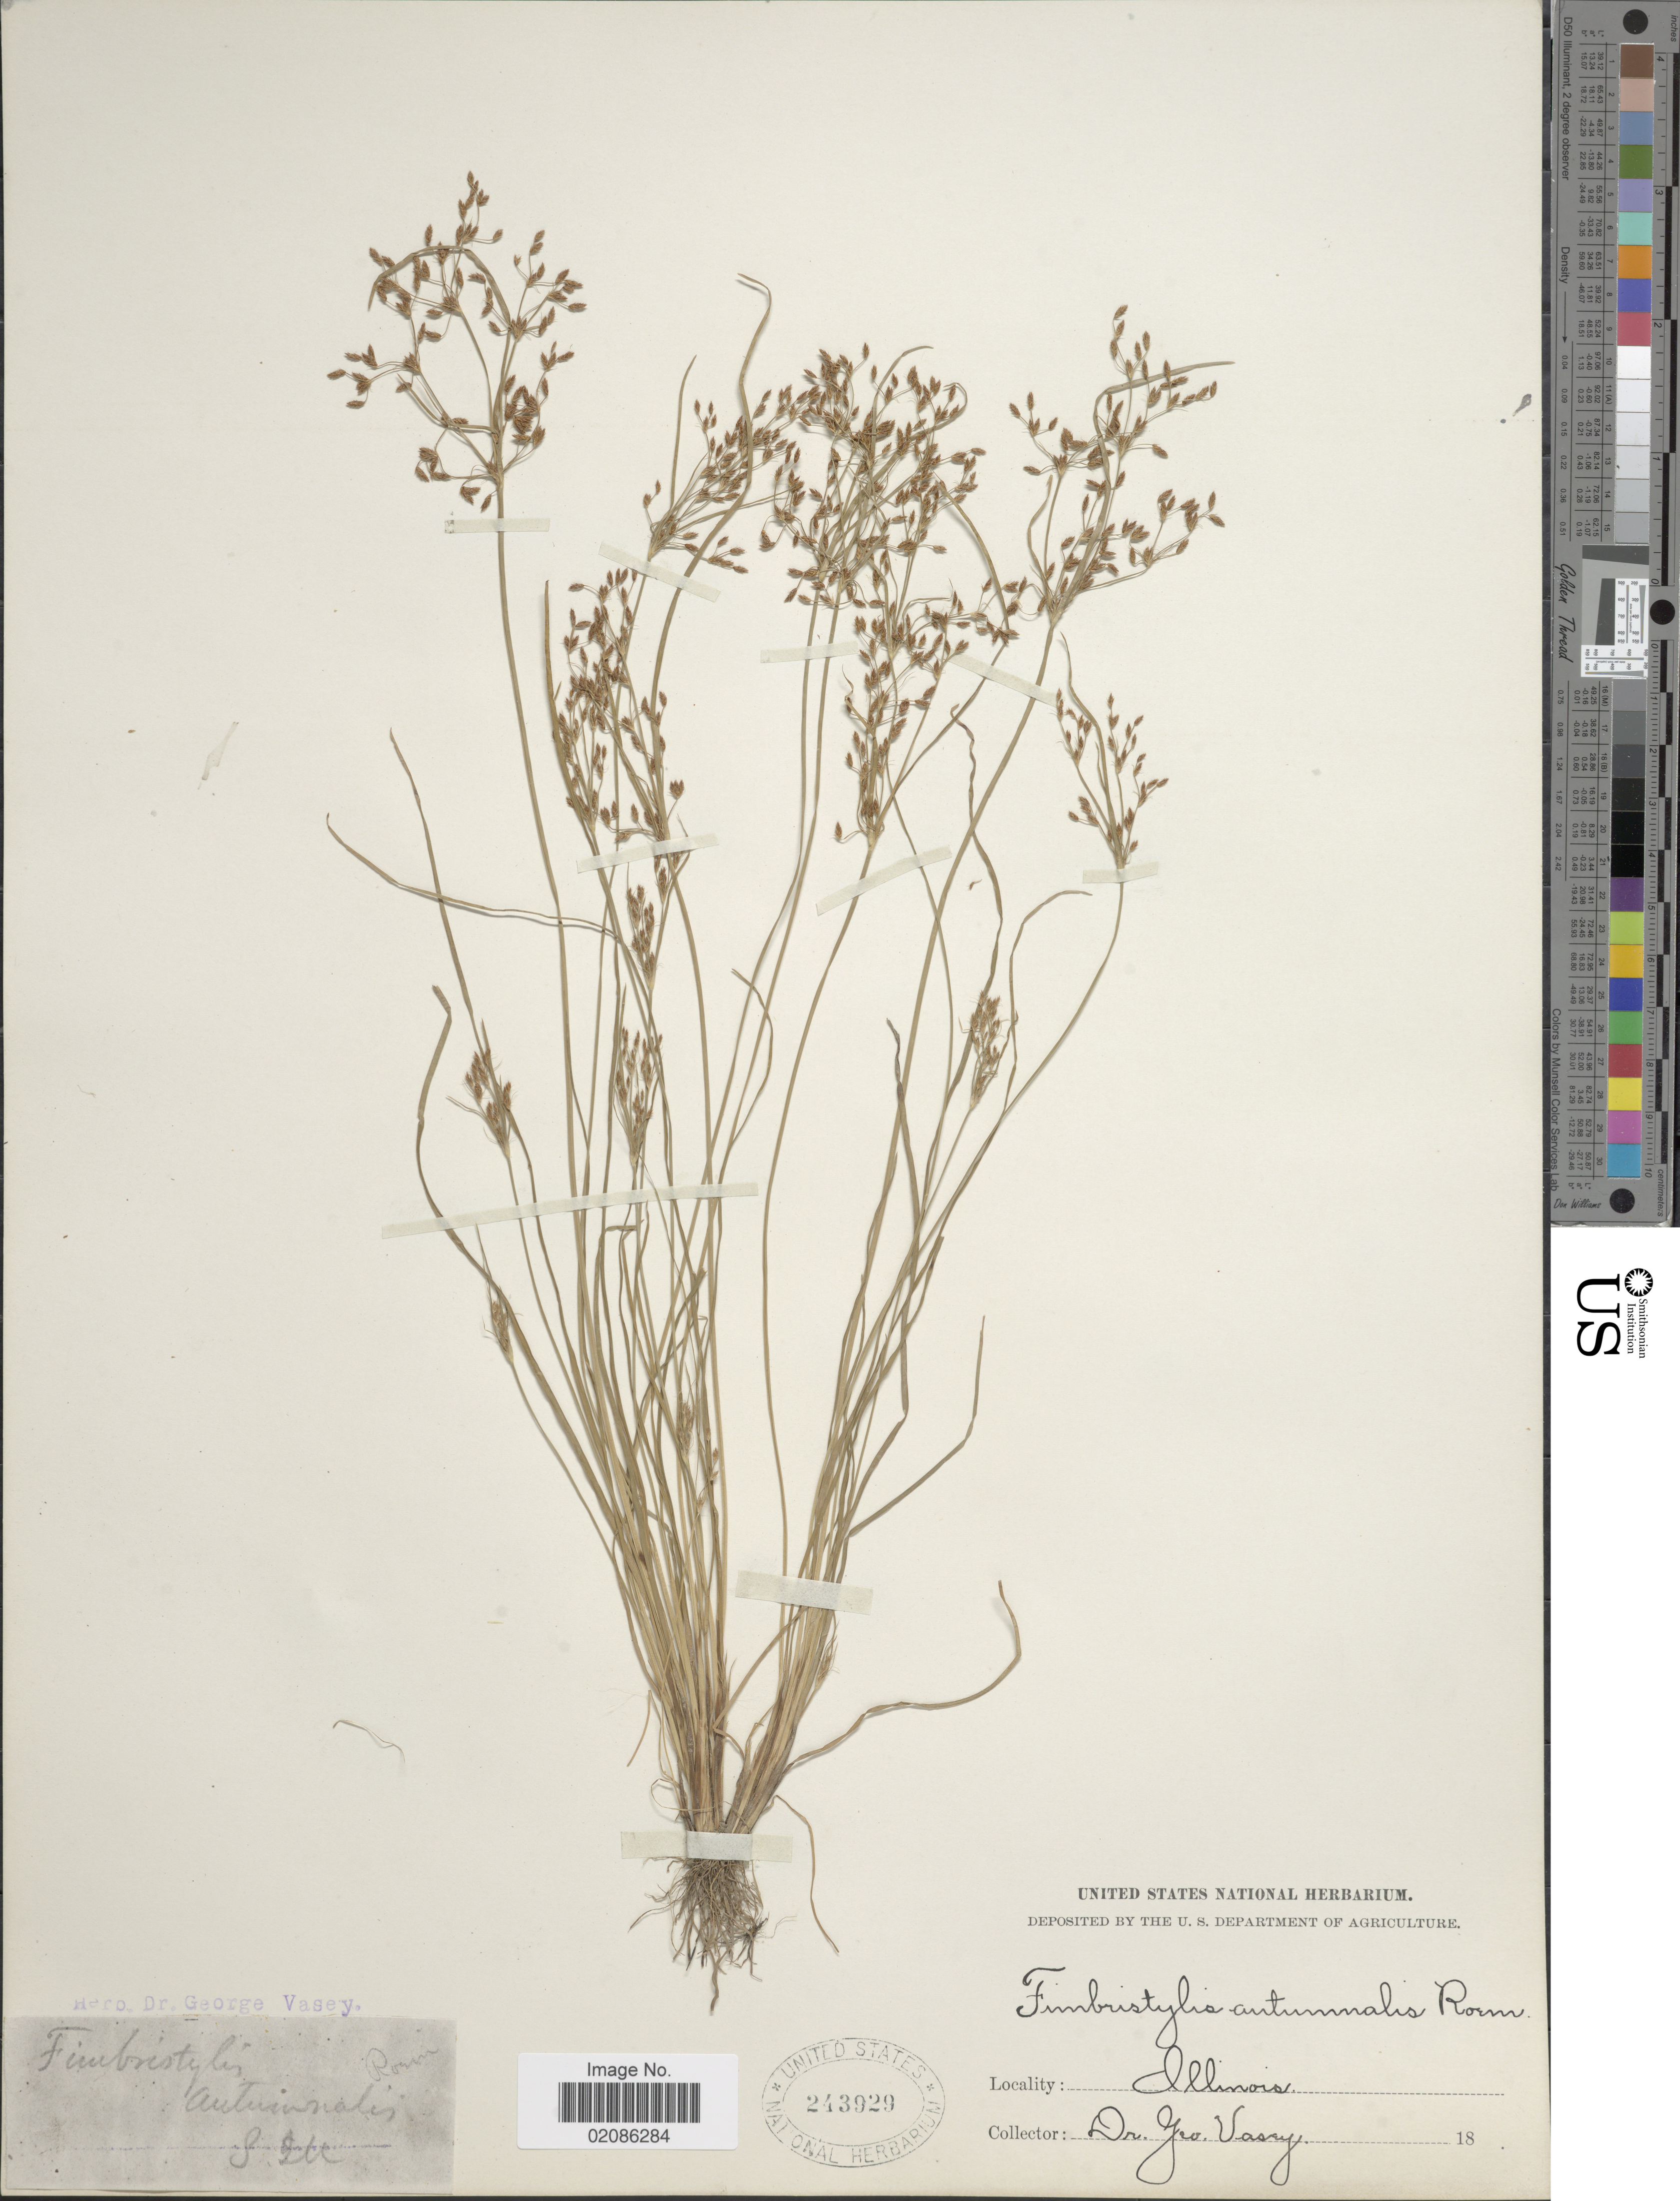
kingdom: Plantae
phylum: Tracheophyta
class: Liliopsida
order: Poales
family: Cyperaceae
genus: Fimbristylis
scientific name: Fimbristylis autumnalis (L.) Roem. & Schult.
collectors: G. Vasey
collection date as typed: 18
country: United States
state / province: Illinois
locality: S. Ill.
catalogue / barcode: US 243929